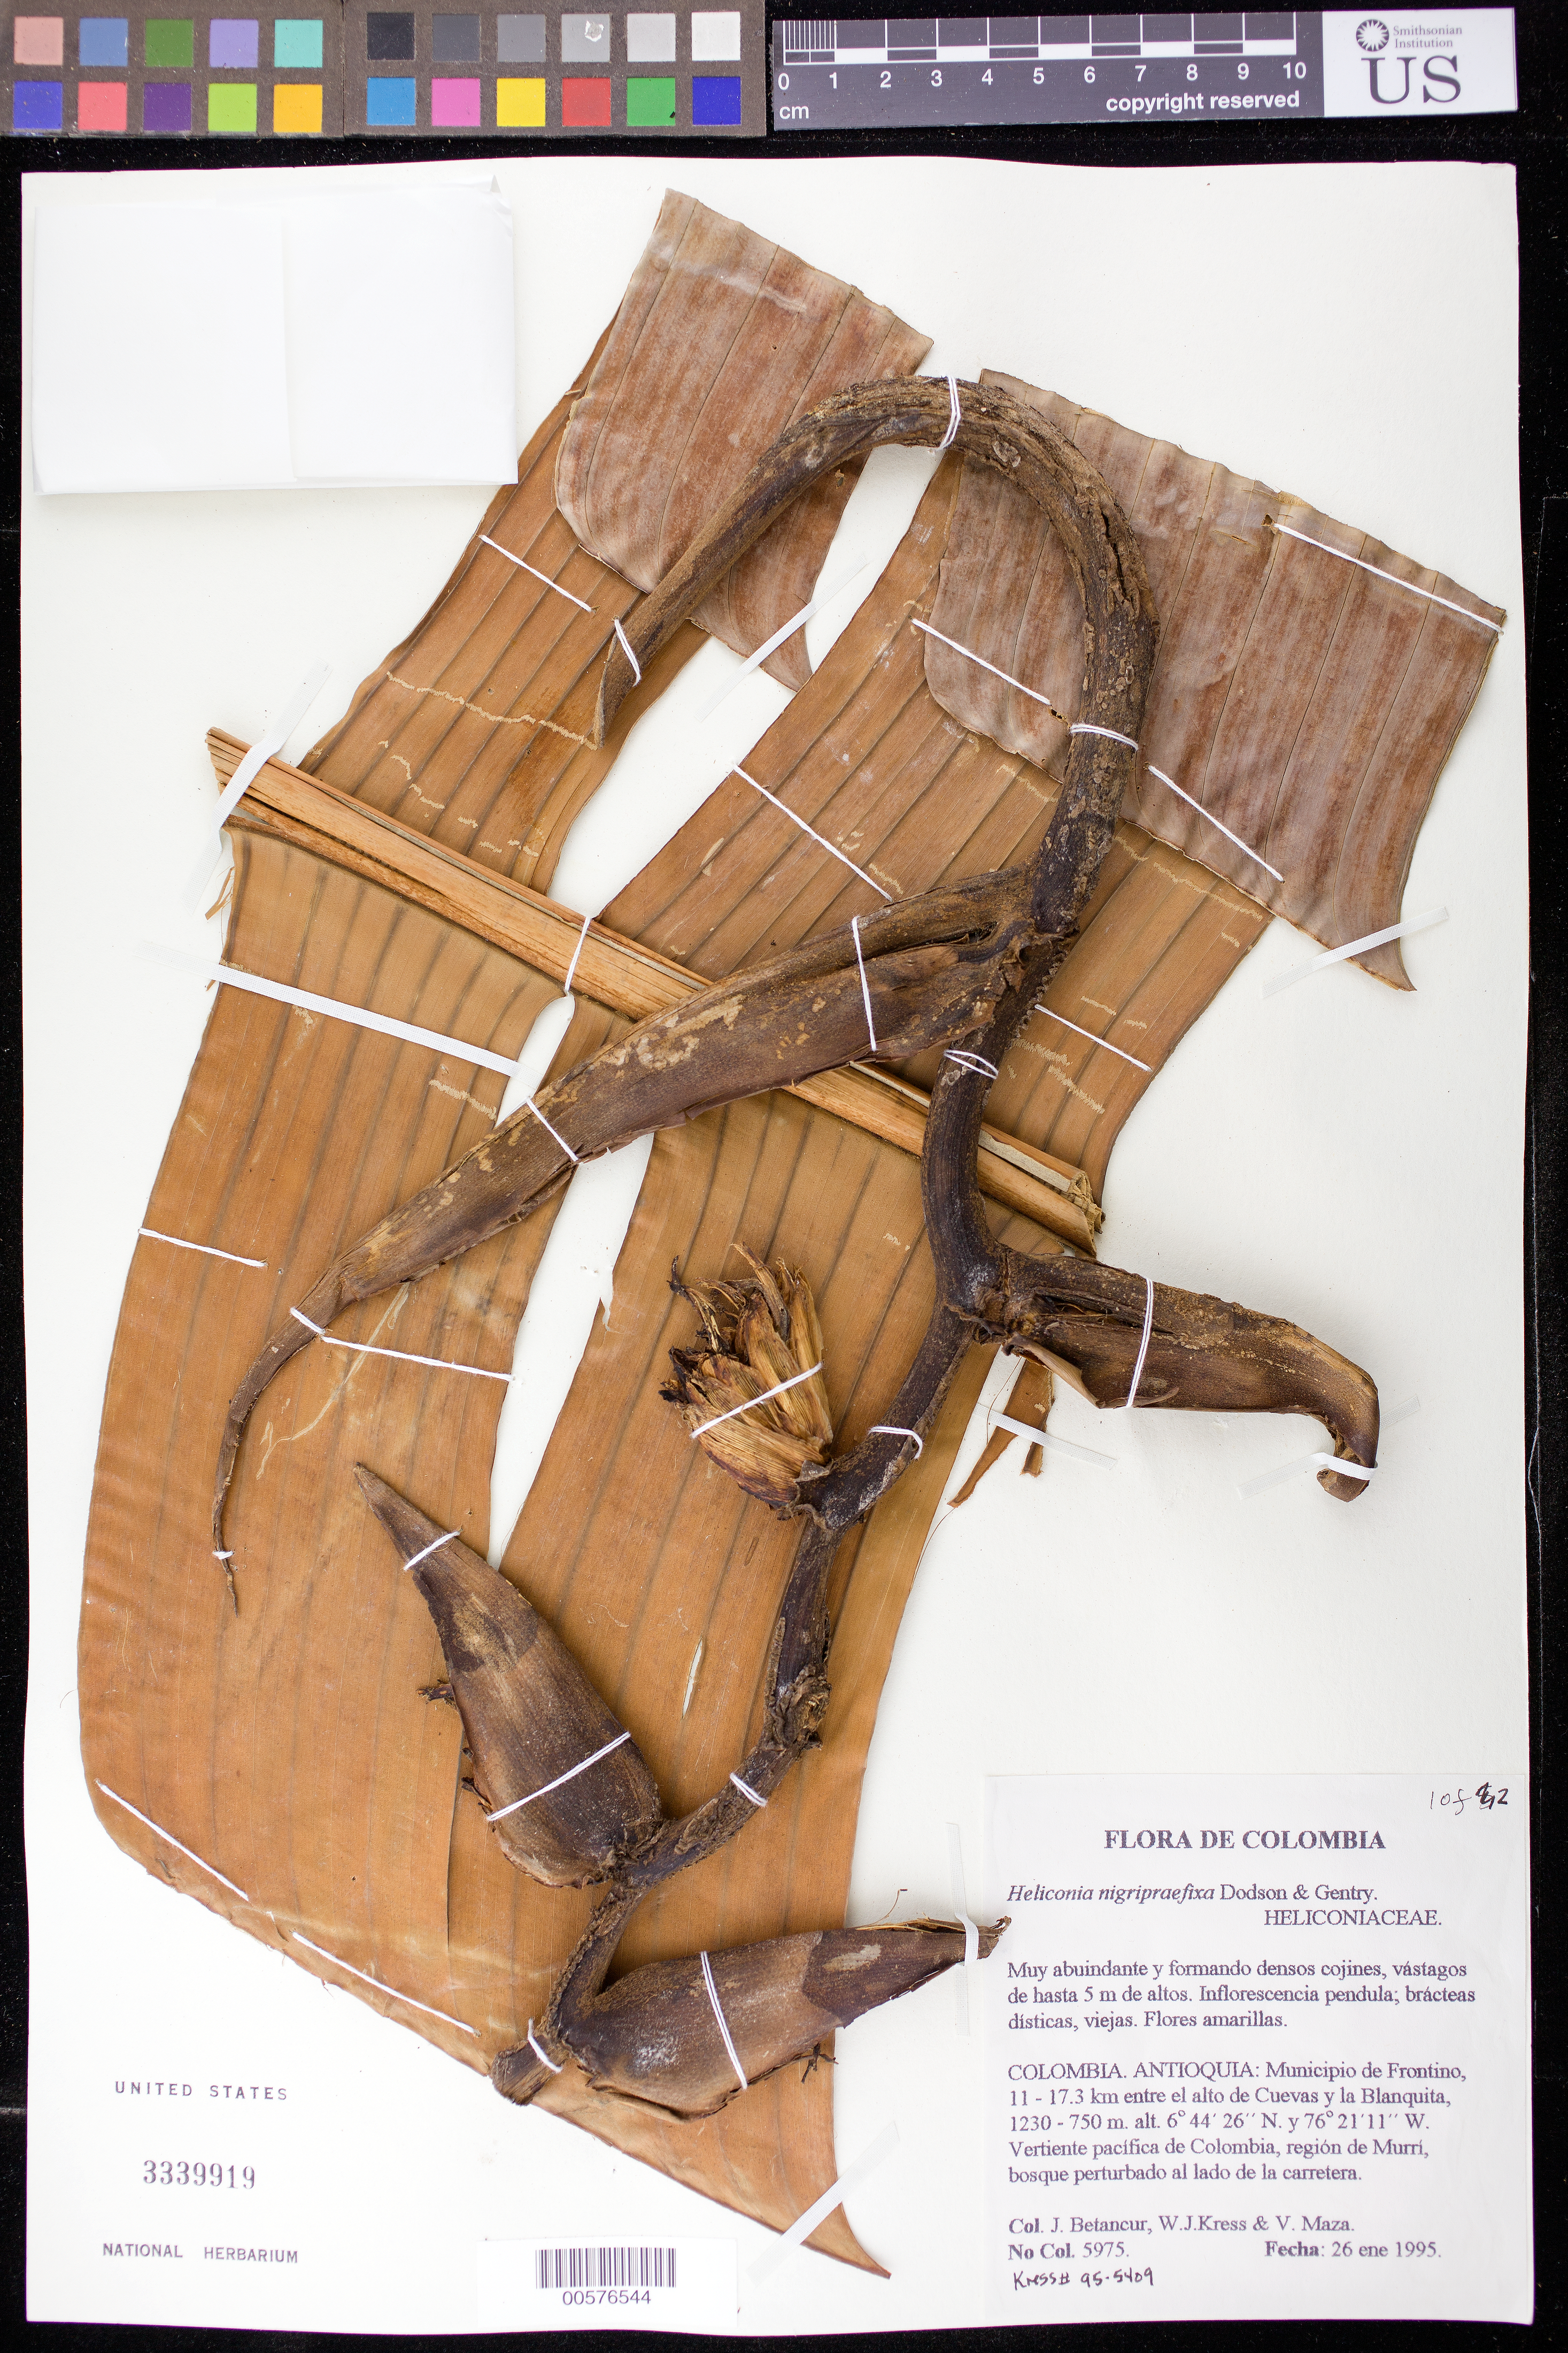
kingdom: Plantae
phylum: Tracheophyta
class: Liliopsida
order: Zingiberales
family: Heliconiaceae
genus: Heliconia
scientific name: Heliconia nigripraefixa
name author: Dodson & Gentry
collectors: J. C. Betancur, W. J. Kress & V. Maza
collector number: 5975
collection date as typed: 26 Jan 1995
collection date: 1995-01-26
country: Colombia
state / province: Antioquia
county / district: Frontino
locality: Road between Nutibara and La Blanquita, 29 km from Nutibara.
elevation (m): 925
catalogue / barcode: US 3339919